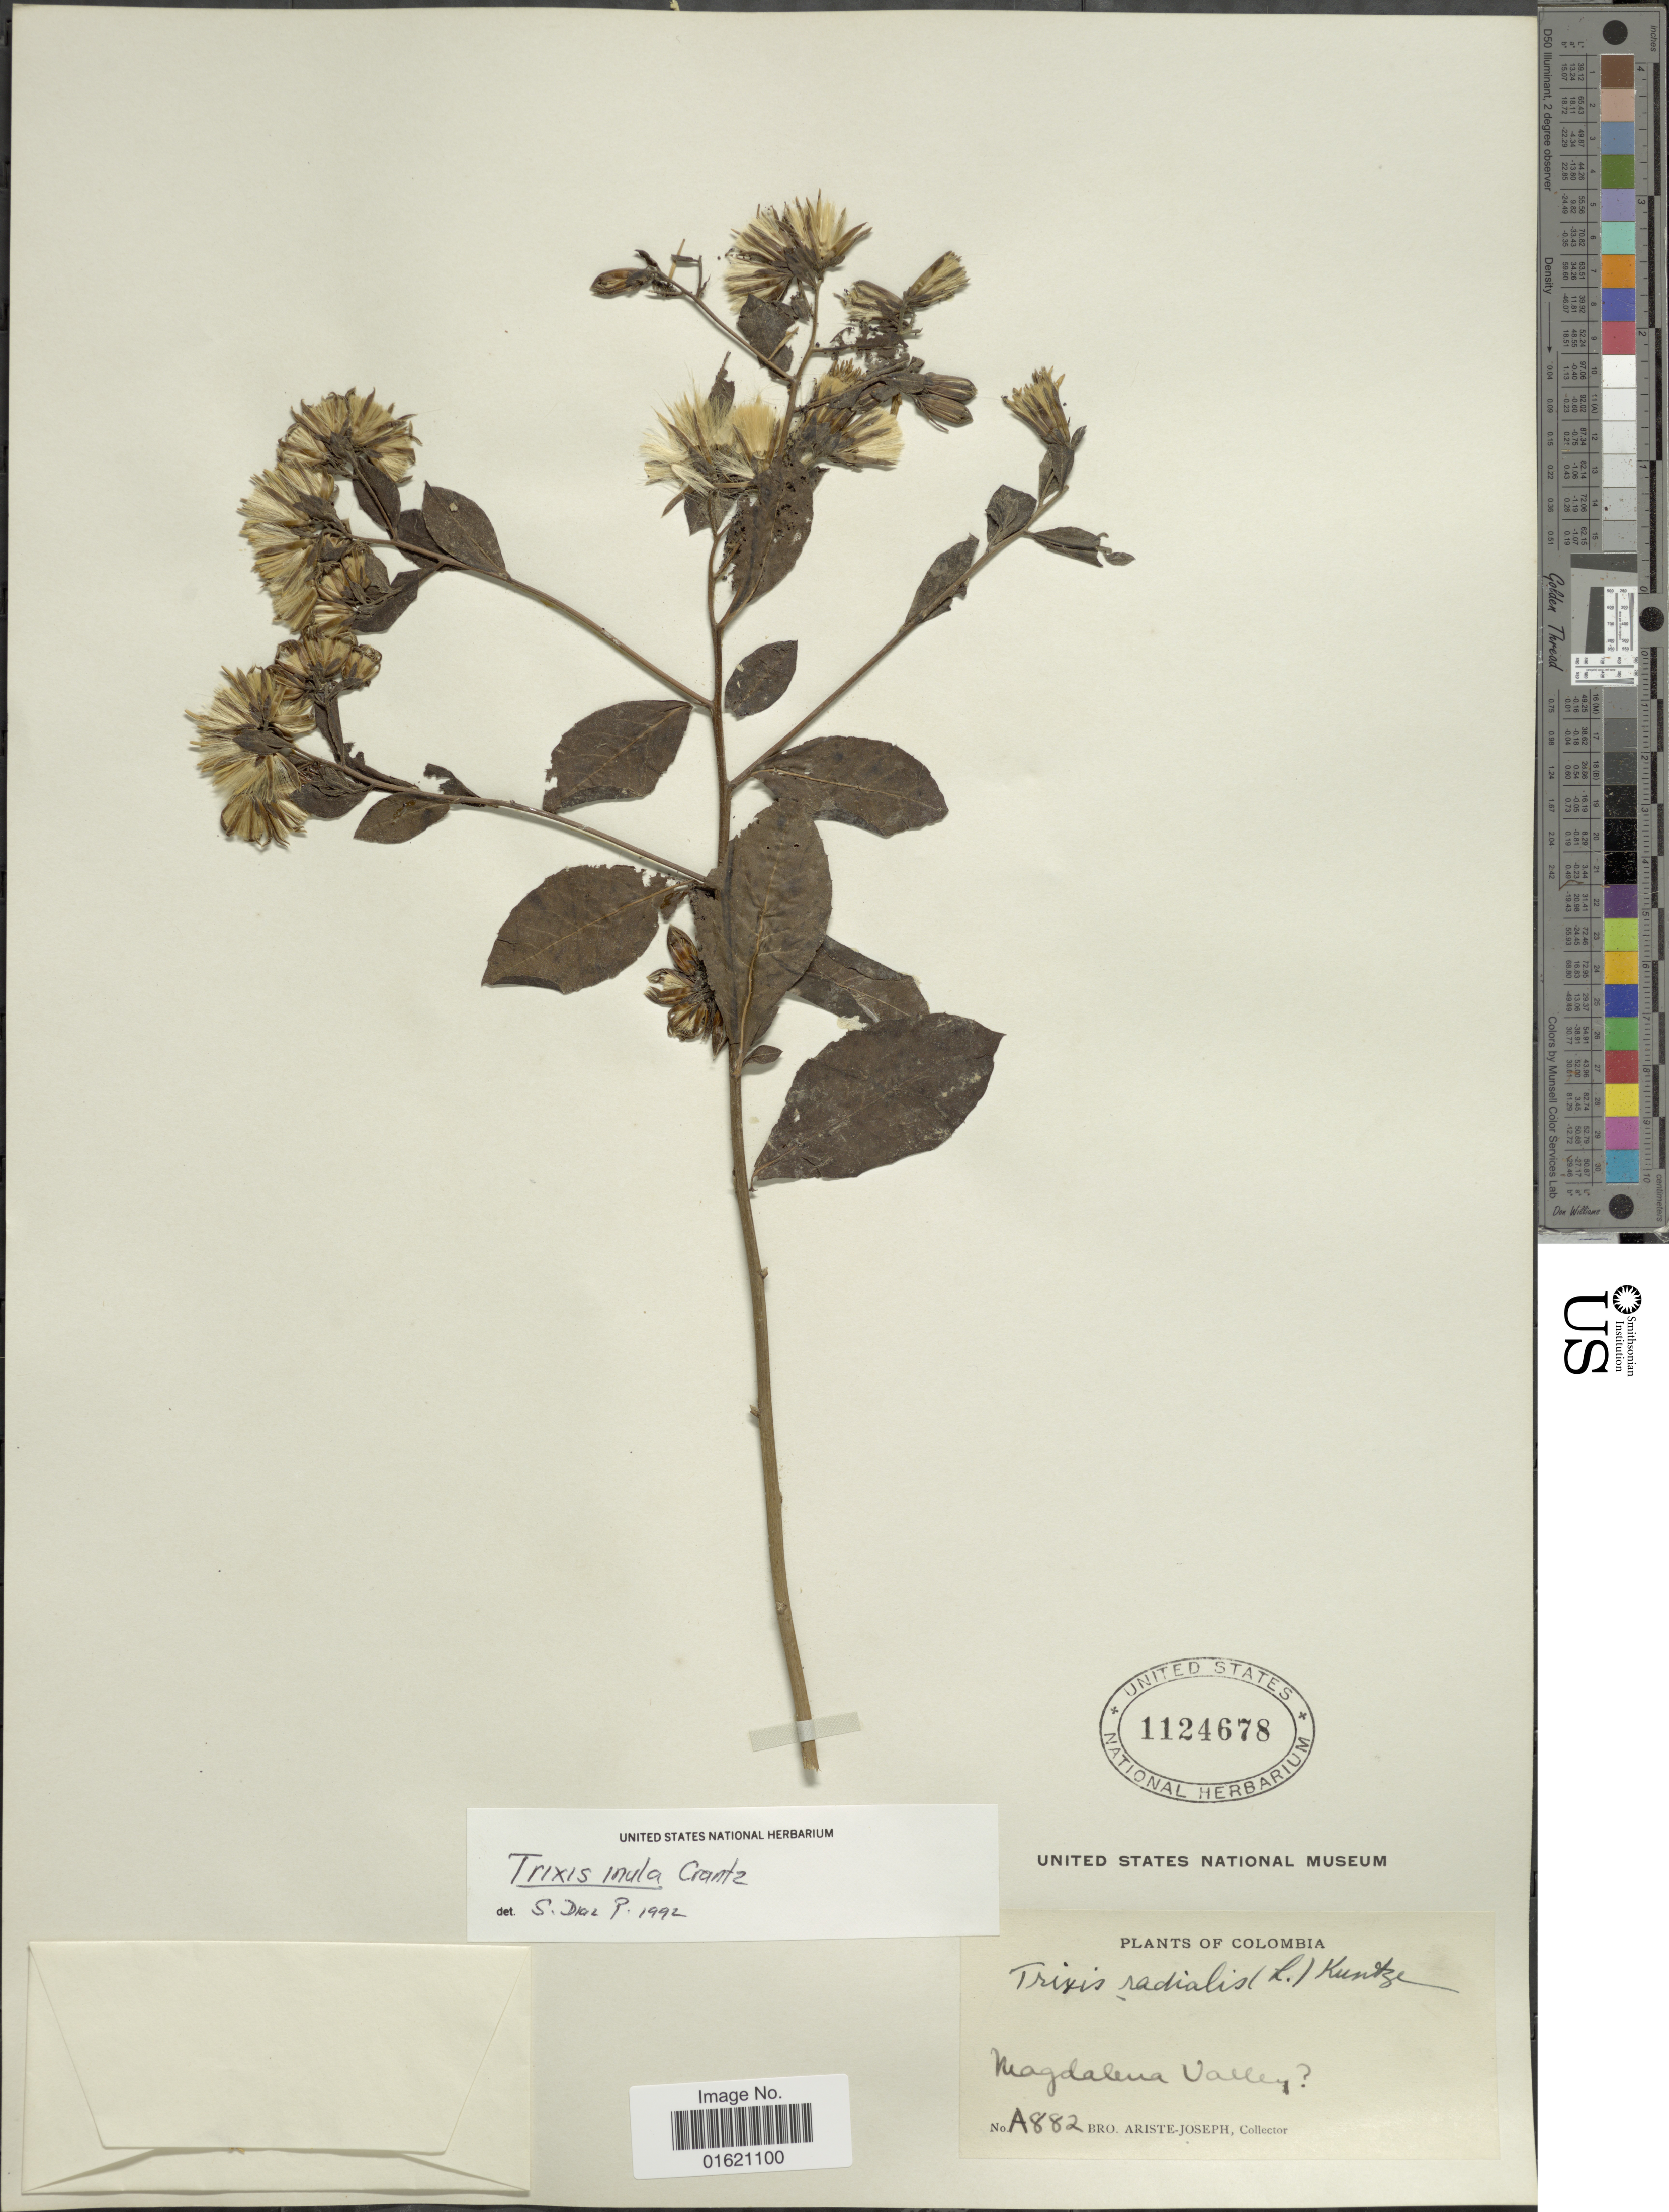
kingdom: Plantae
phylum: Tracheophyta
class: Magnoliopsida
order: Asterales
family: Asteraceae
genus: Trixis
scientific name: Trixis inula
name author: Crantz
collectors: Bro. Ariste-Joseph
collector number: A882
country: Colombia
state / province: Magdalena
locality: Magadalena Valley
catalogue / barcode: US 1124678